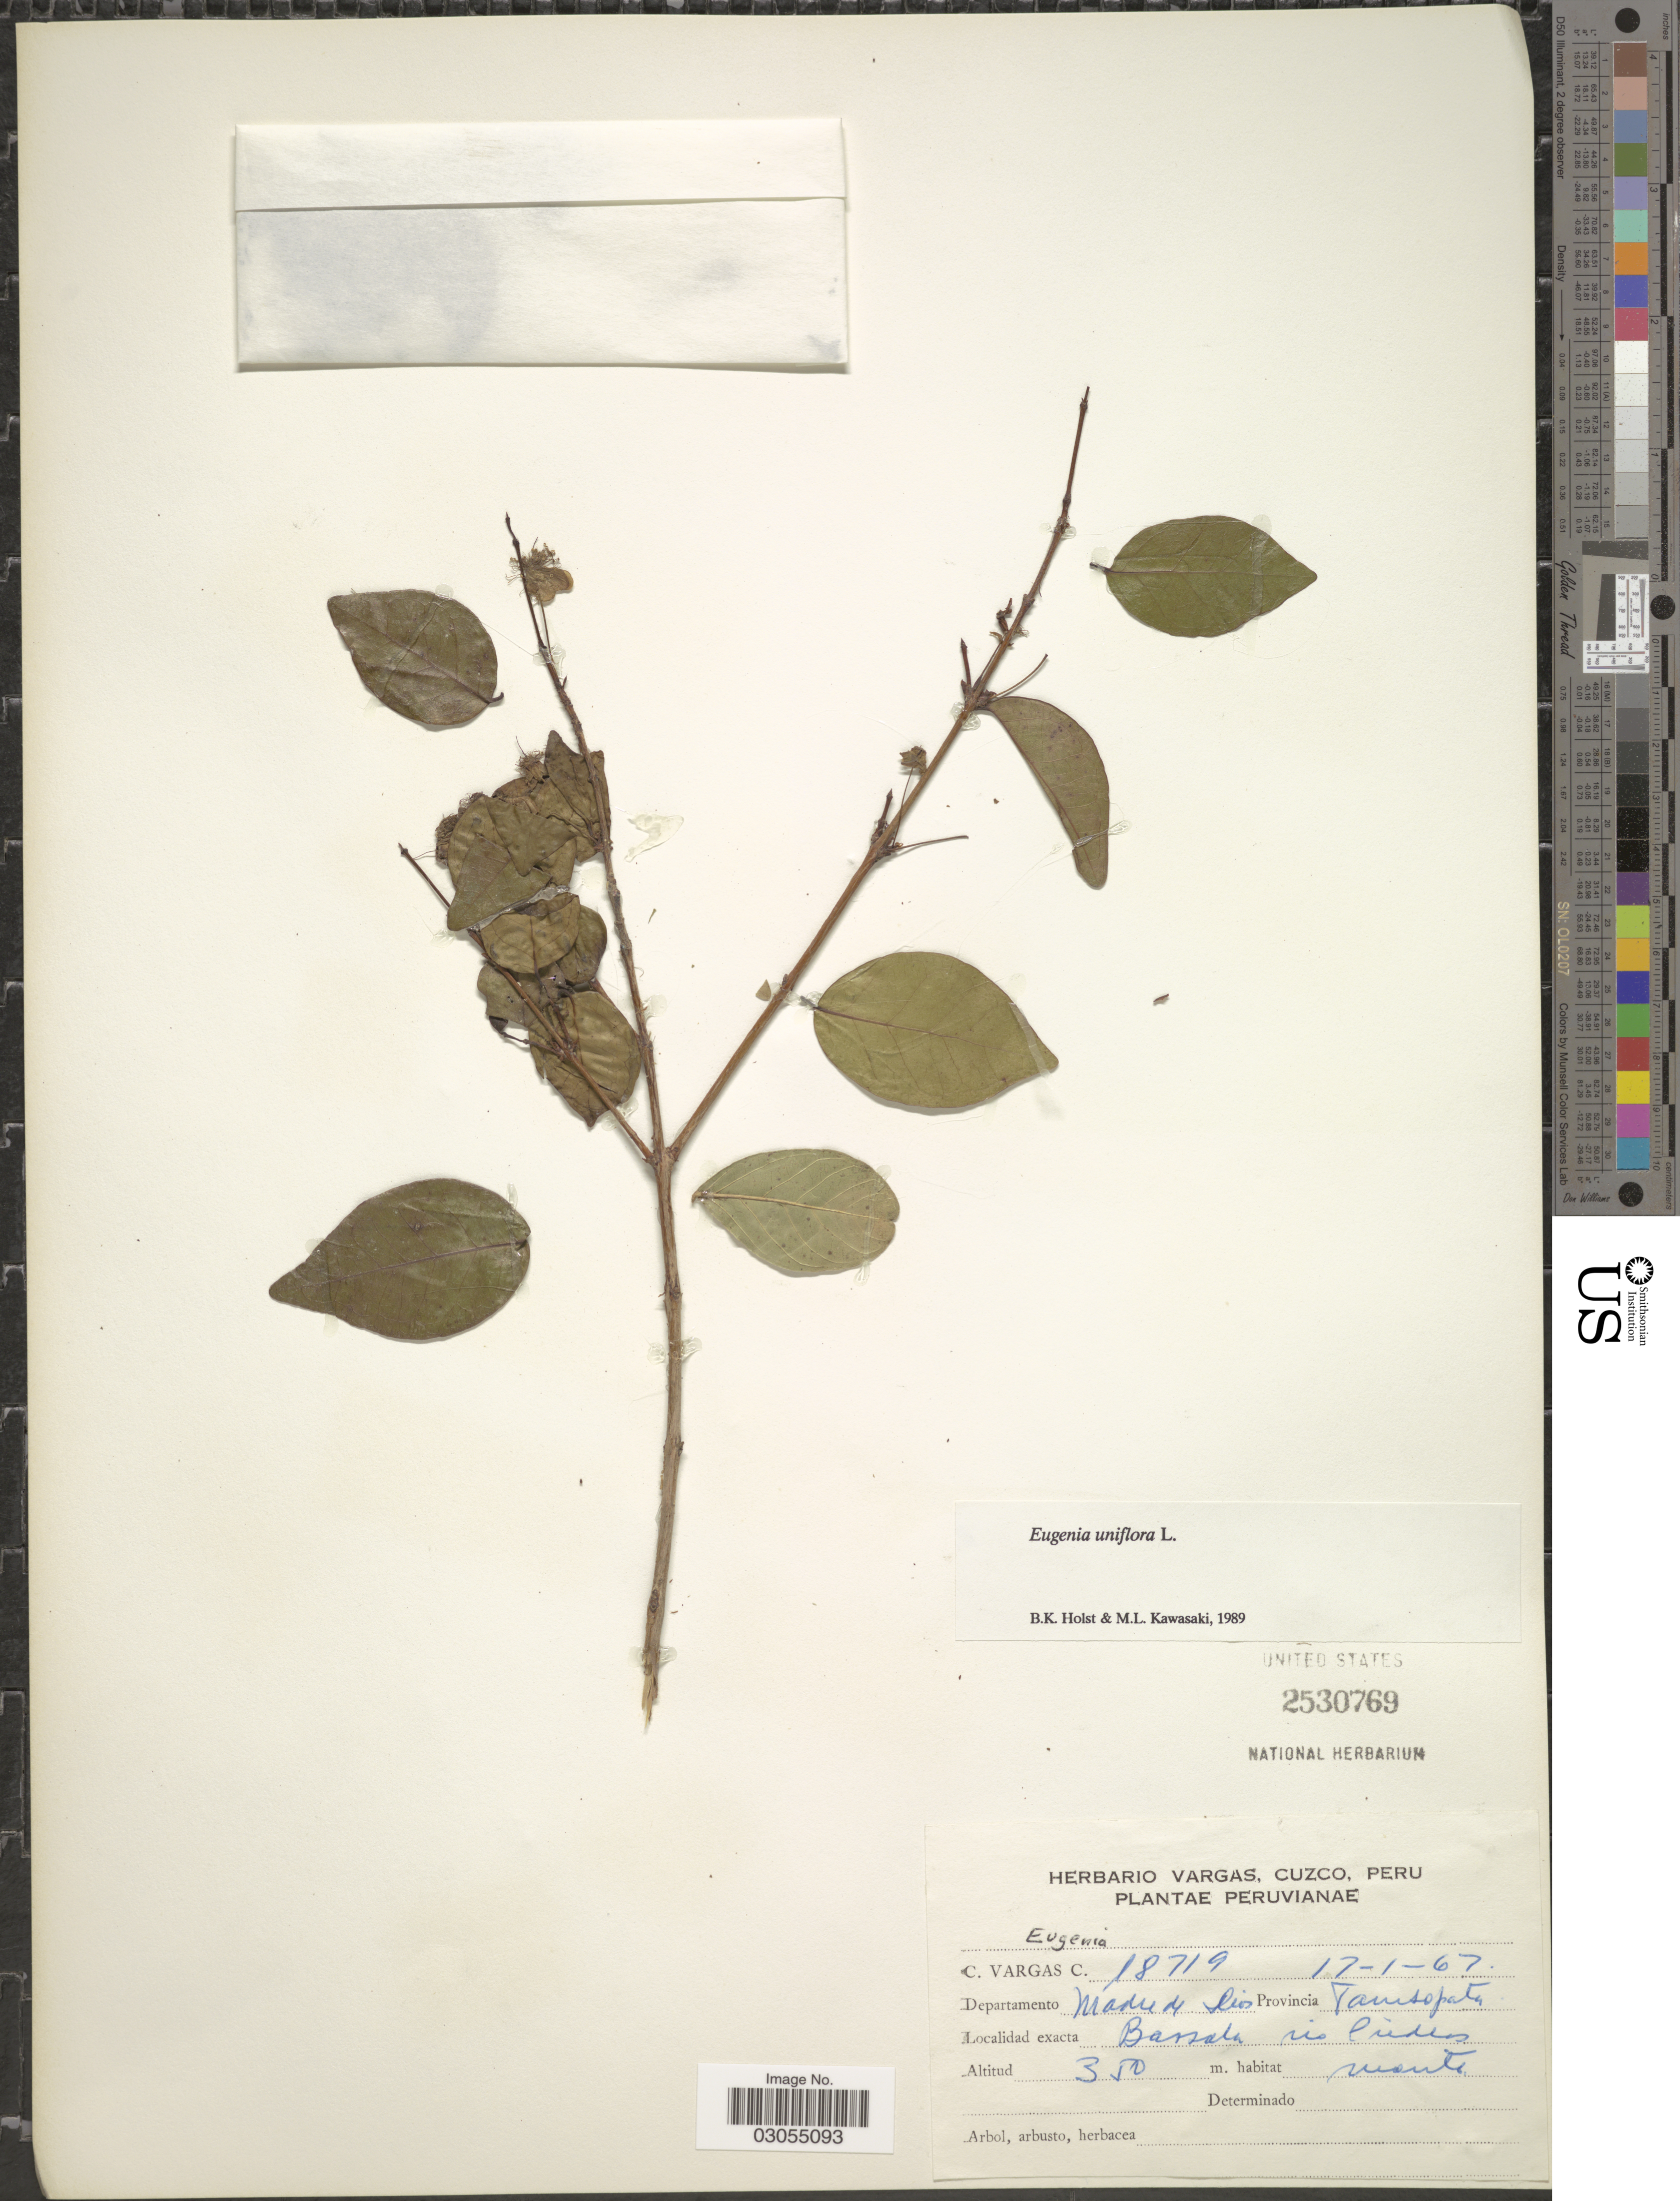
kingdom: Plantae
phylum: Tracheophyta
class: Magnoliopsida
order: Myrtales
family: Myrtaceae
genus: Eugenia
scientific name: Eugenia uniflora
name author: L.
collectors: C. Vargas Calderón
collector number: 18719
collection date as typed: Transcribed d/m/y: 17/1/67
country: Peru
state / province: Madre de Dios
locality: Departamento Madre de Dios, Provincia Tambopata, Barsala [interpreted] Rio Piedras.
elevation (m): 350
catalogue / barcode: US 2530769